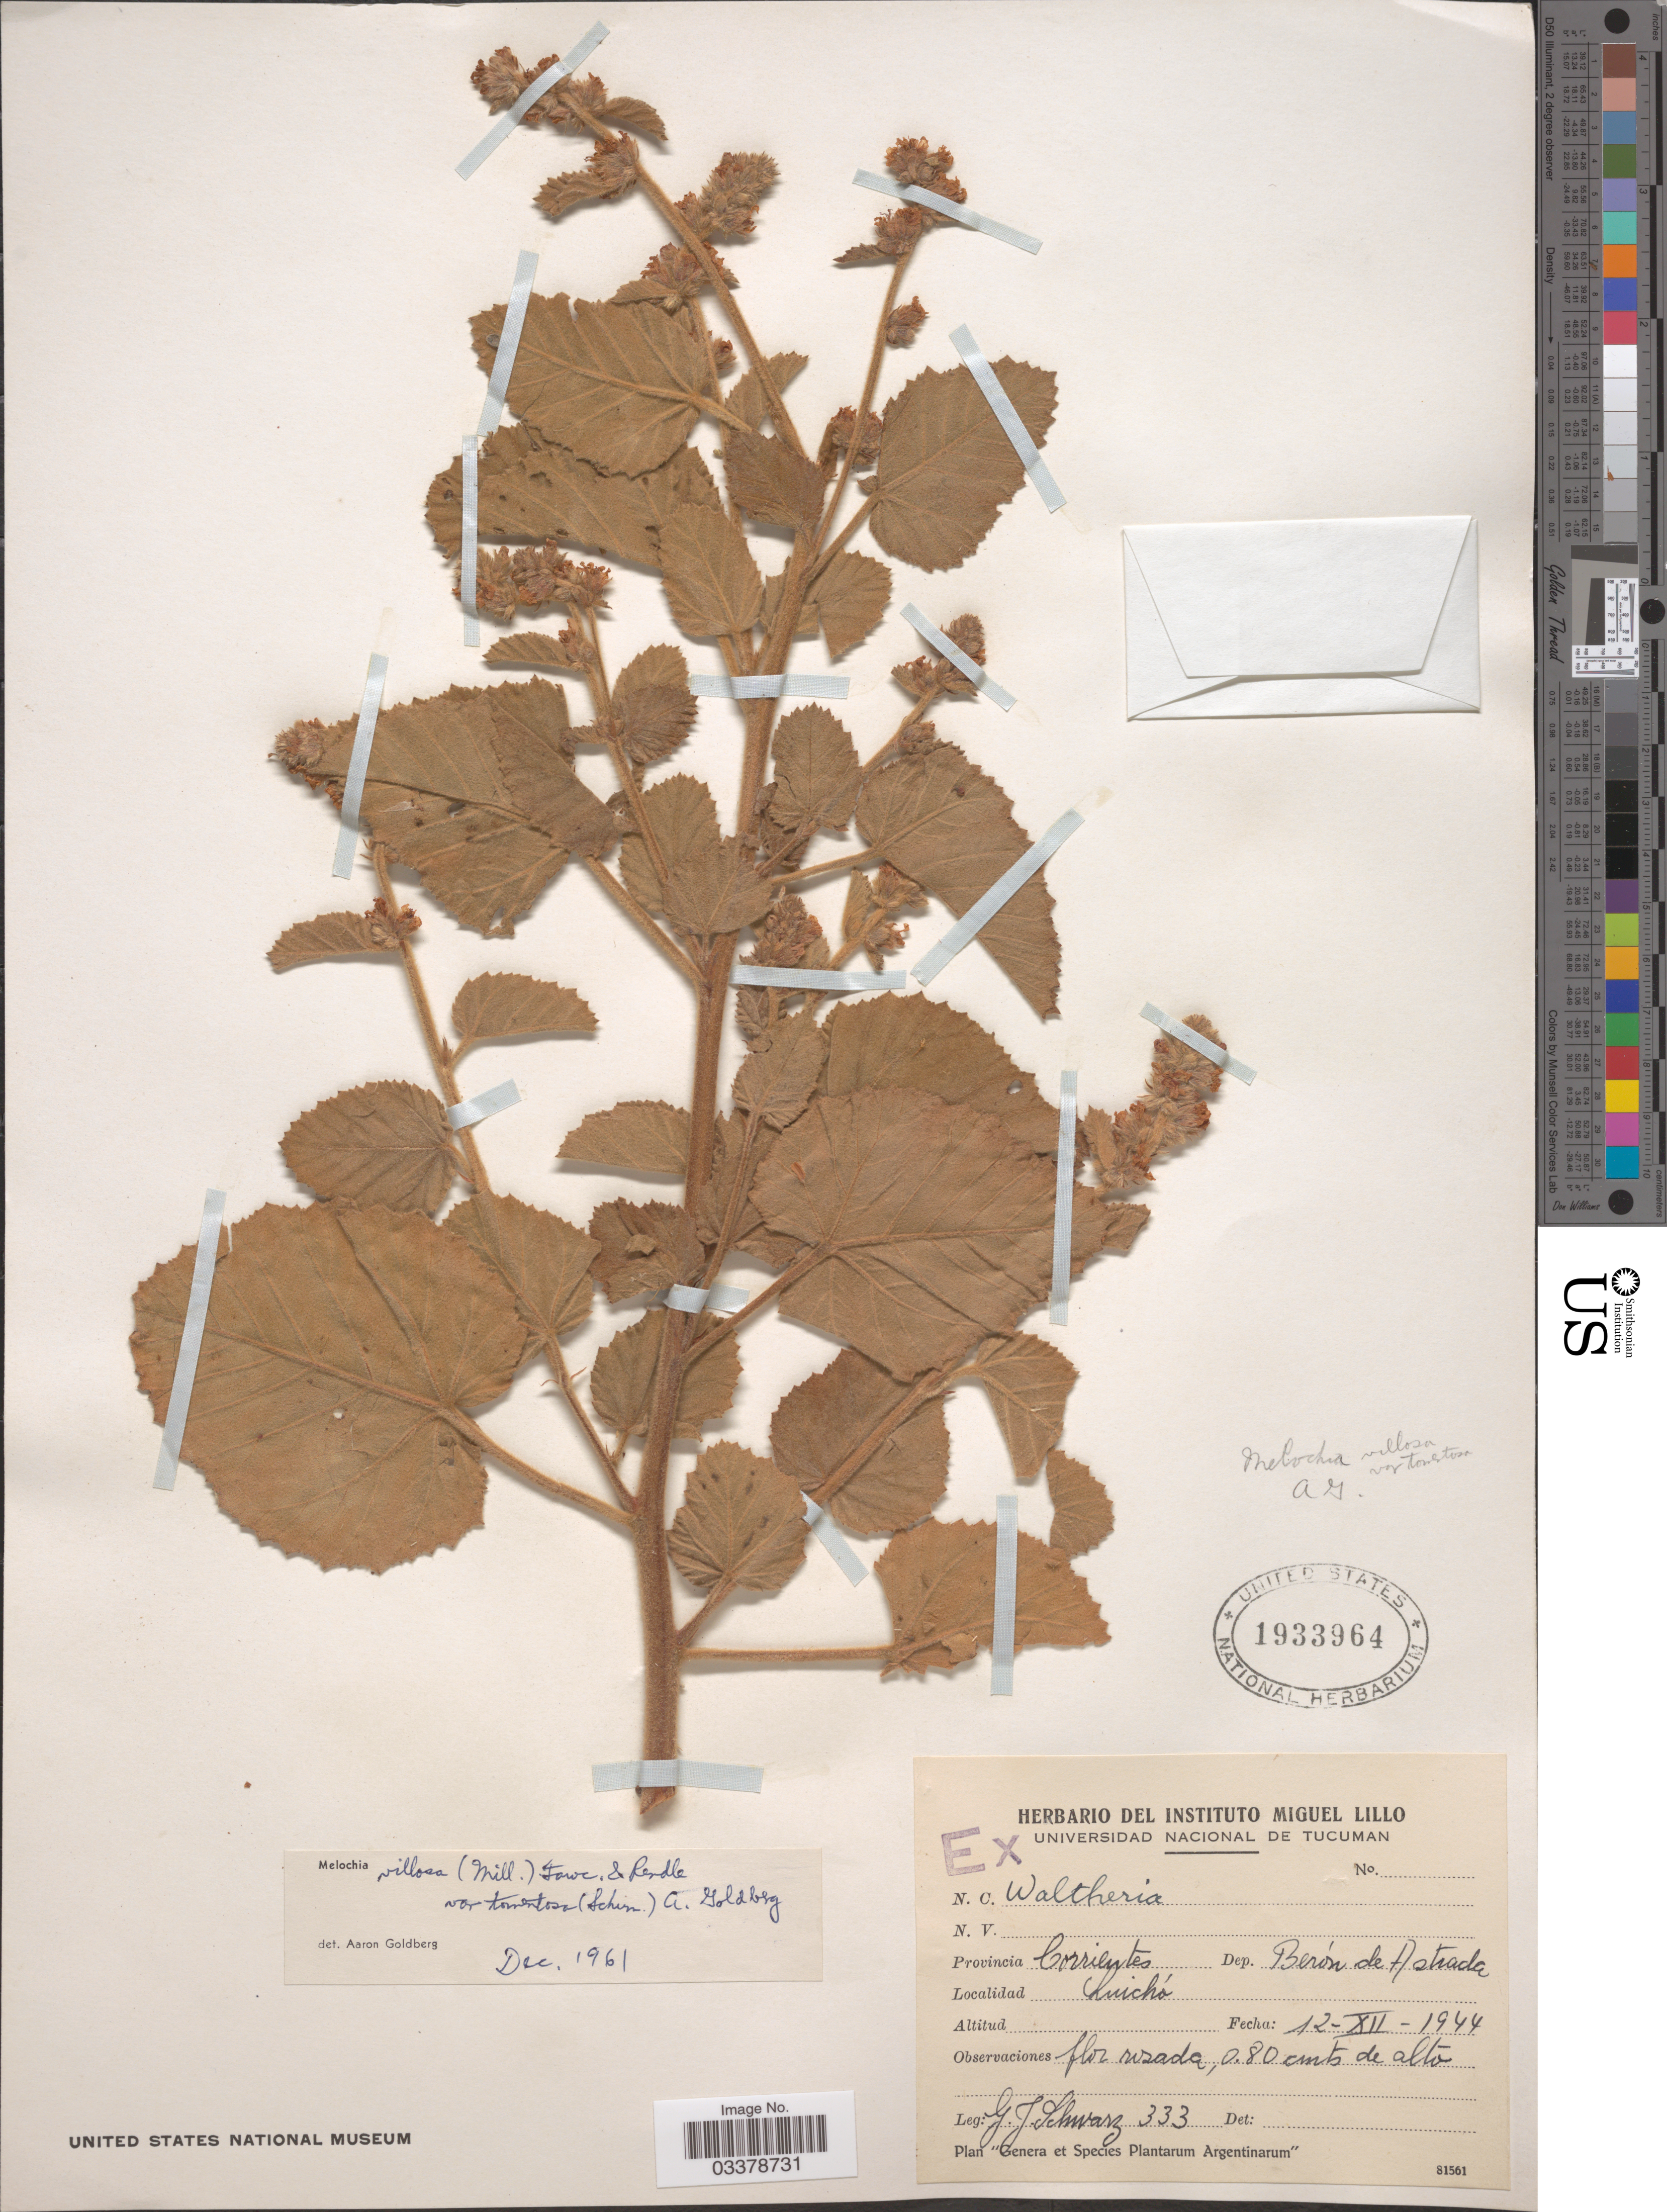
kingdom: Plantae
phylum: Tracheophyta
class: Magnoliopsida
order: Malvales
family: Malvaceae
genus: Melochia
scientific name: Melochia spicata var. tomentosa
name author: (K. Schum.) Dorr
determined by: Dorr, L. J., (BOT), Smithsonian Institution - National Museum of Natural History (UNITED STATES)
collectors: G. J. Schwarz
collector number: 333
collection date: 1944-12-12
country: Argentina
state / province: Corrientes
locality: Dep. Berón de Astrada. Quichó.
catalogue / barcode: US 1933964